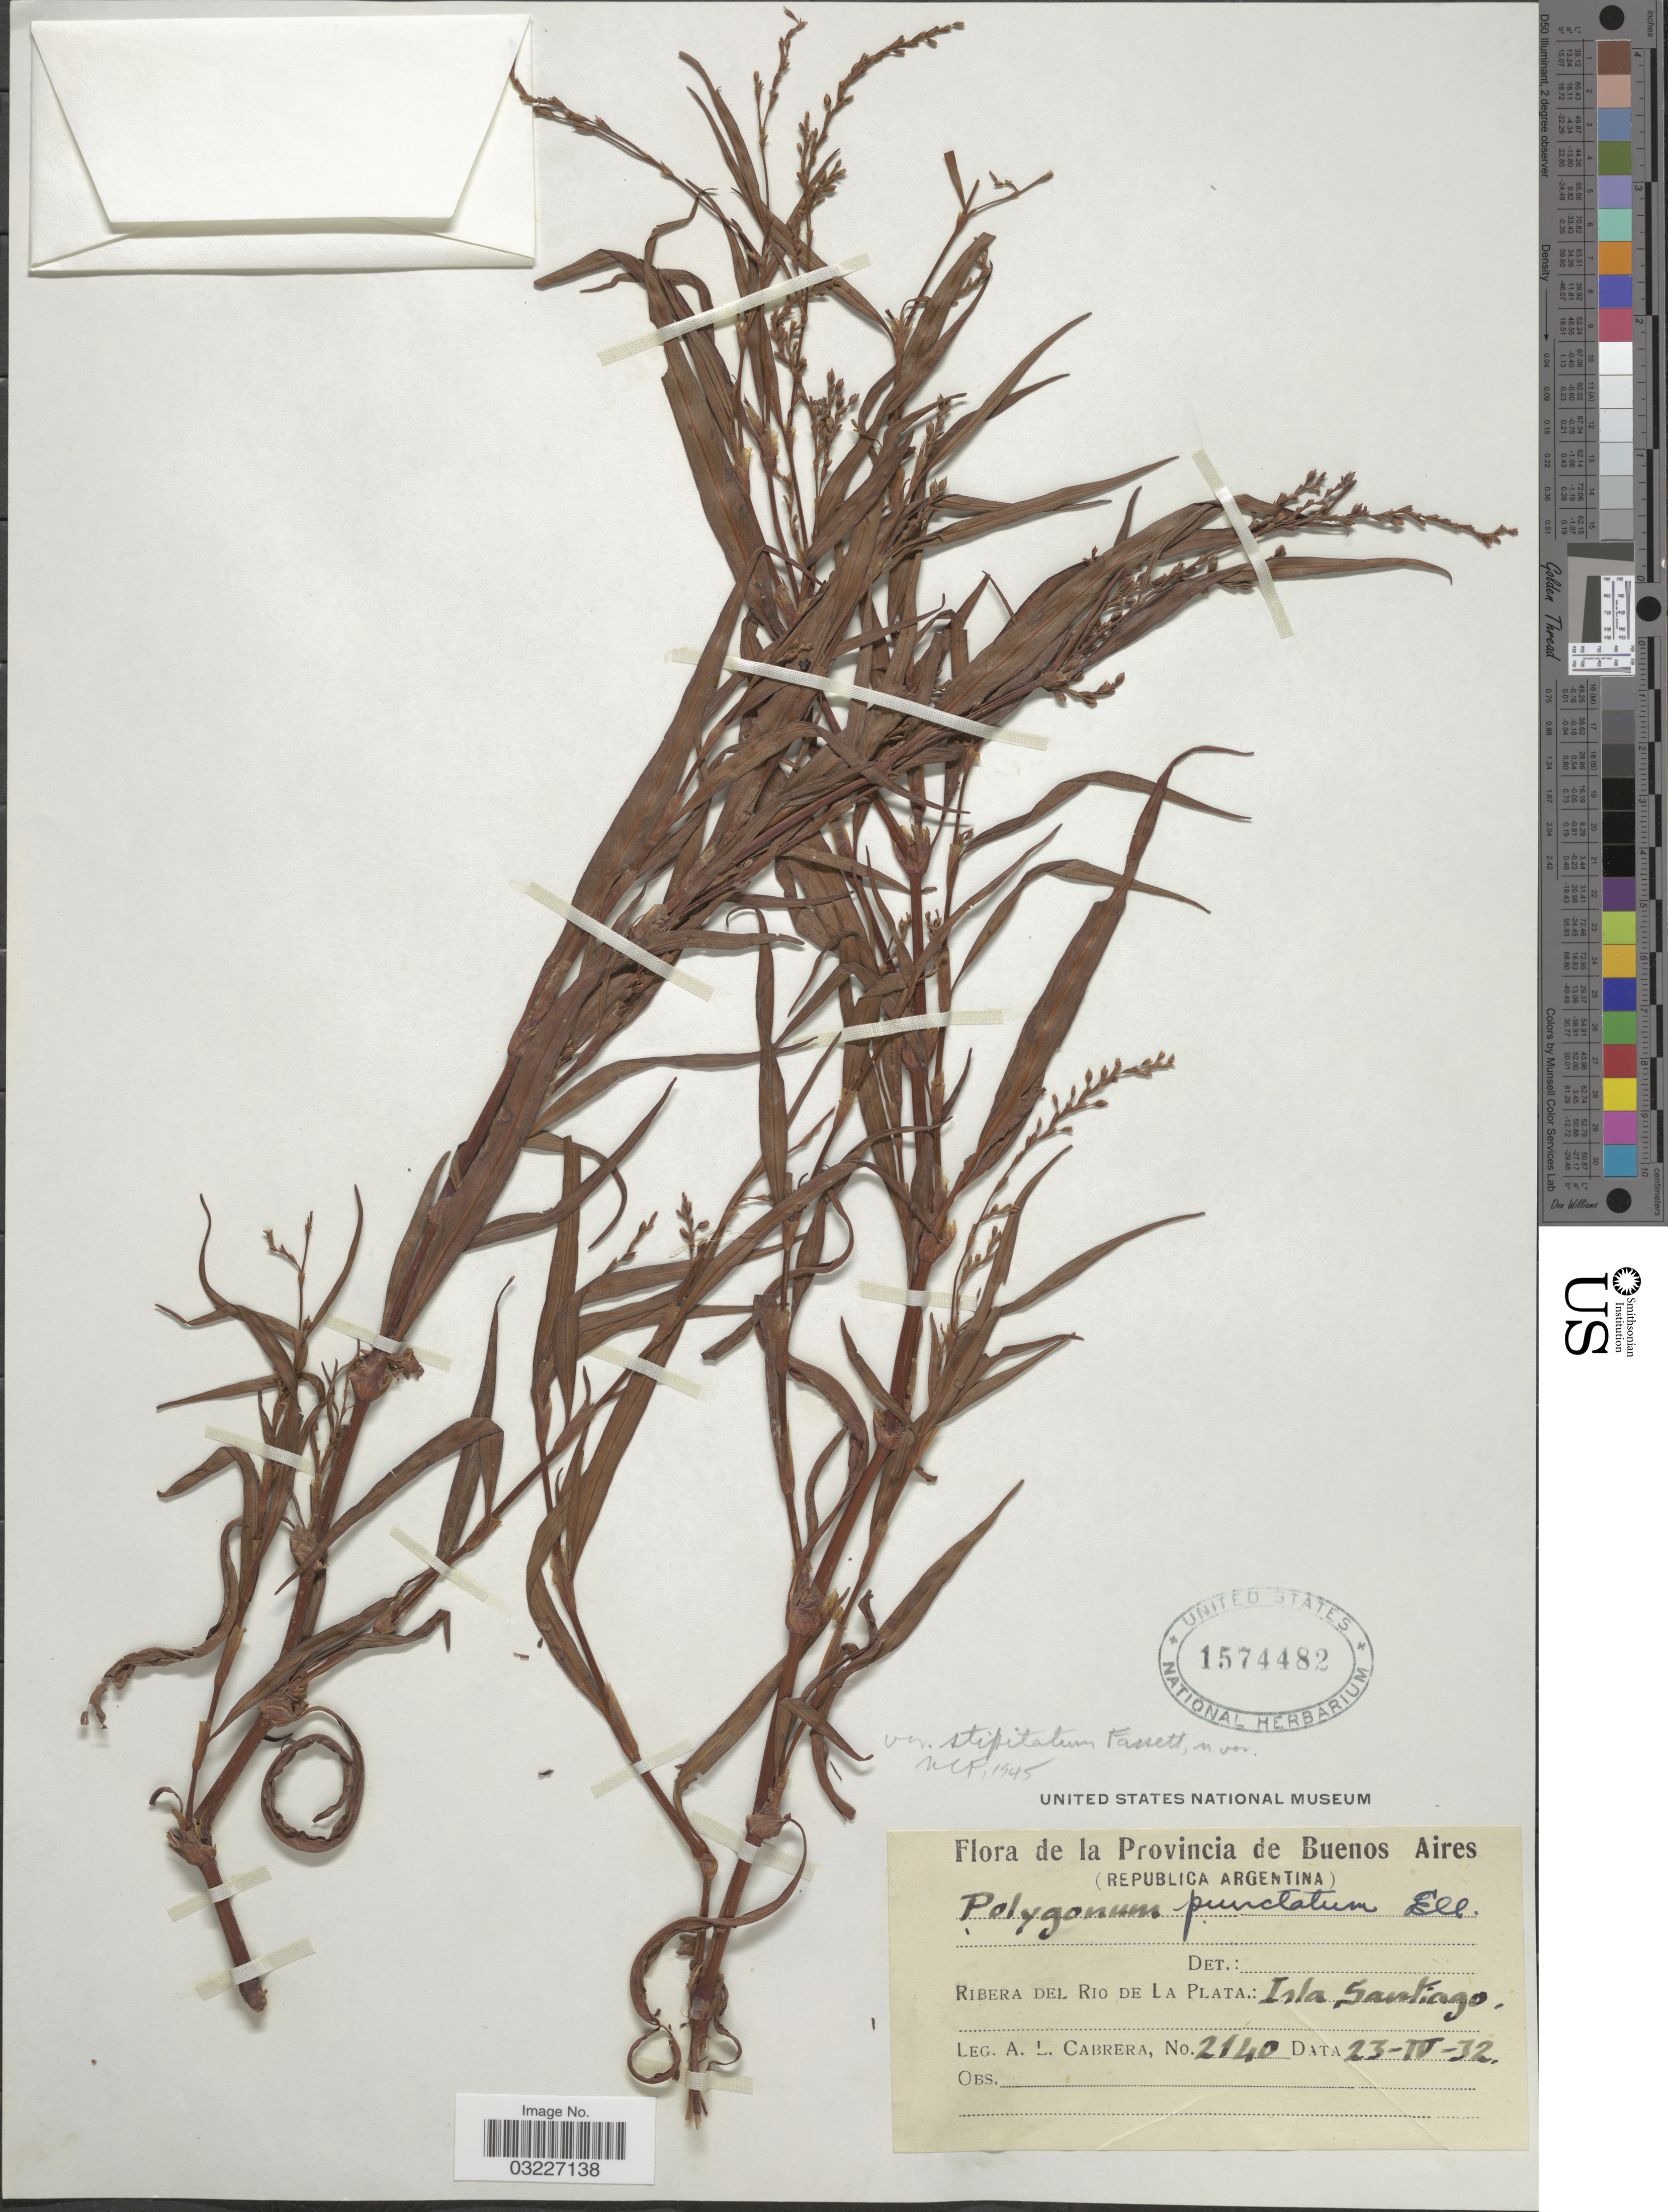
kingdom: Plantae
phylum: Tracheophyta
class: Magnoliopsida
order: Caryophyllales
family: Polygonaceae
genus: Persicaria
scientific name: Persicaria punctata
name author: (Elliott) Small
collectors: A. L. Cabrera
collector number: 2140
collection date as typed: Transcribed d/m/y: 23/4/32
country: Argentina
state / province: Buenos Aires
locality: Ribera del Rio de La Plata: Isla Santiago.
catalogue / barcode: US 1574482